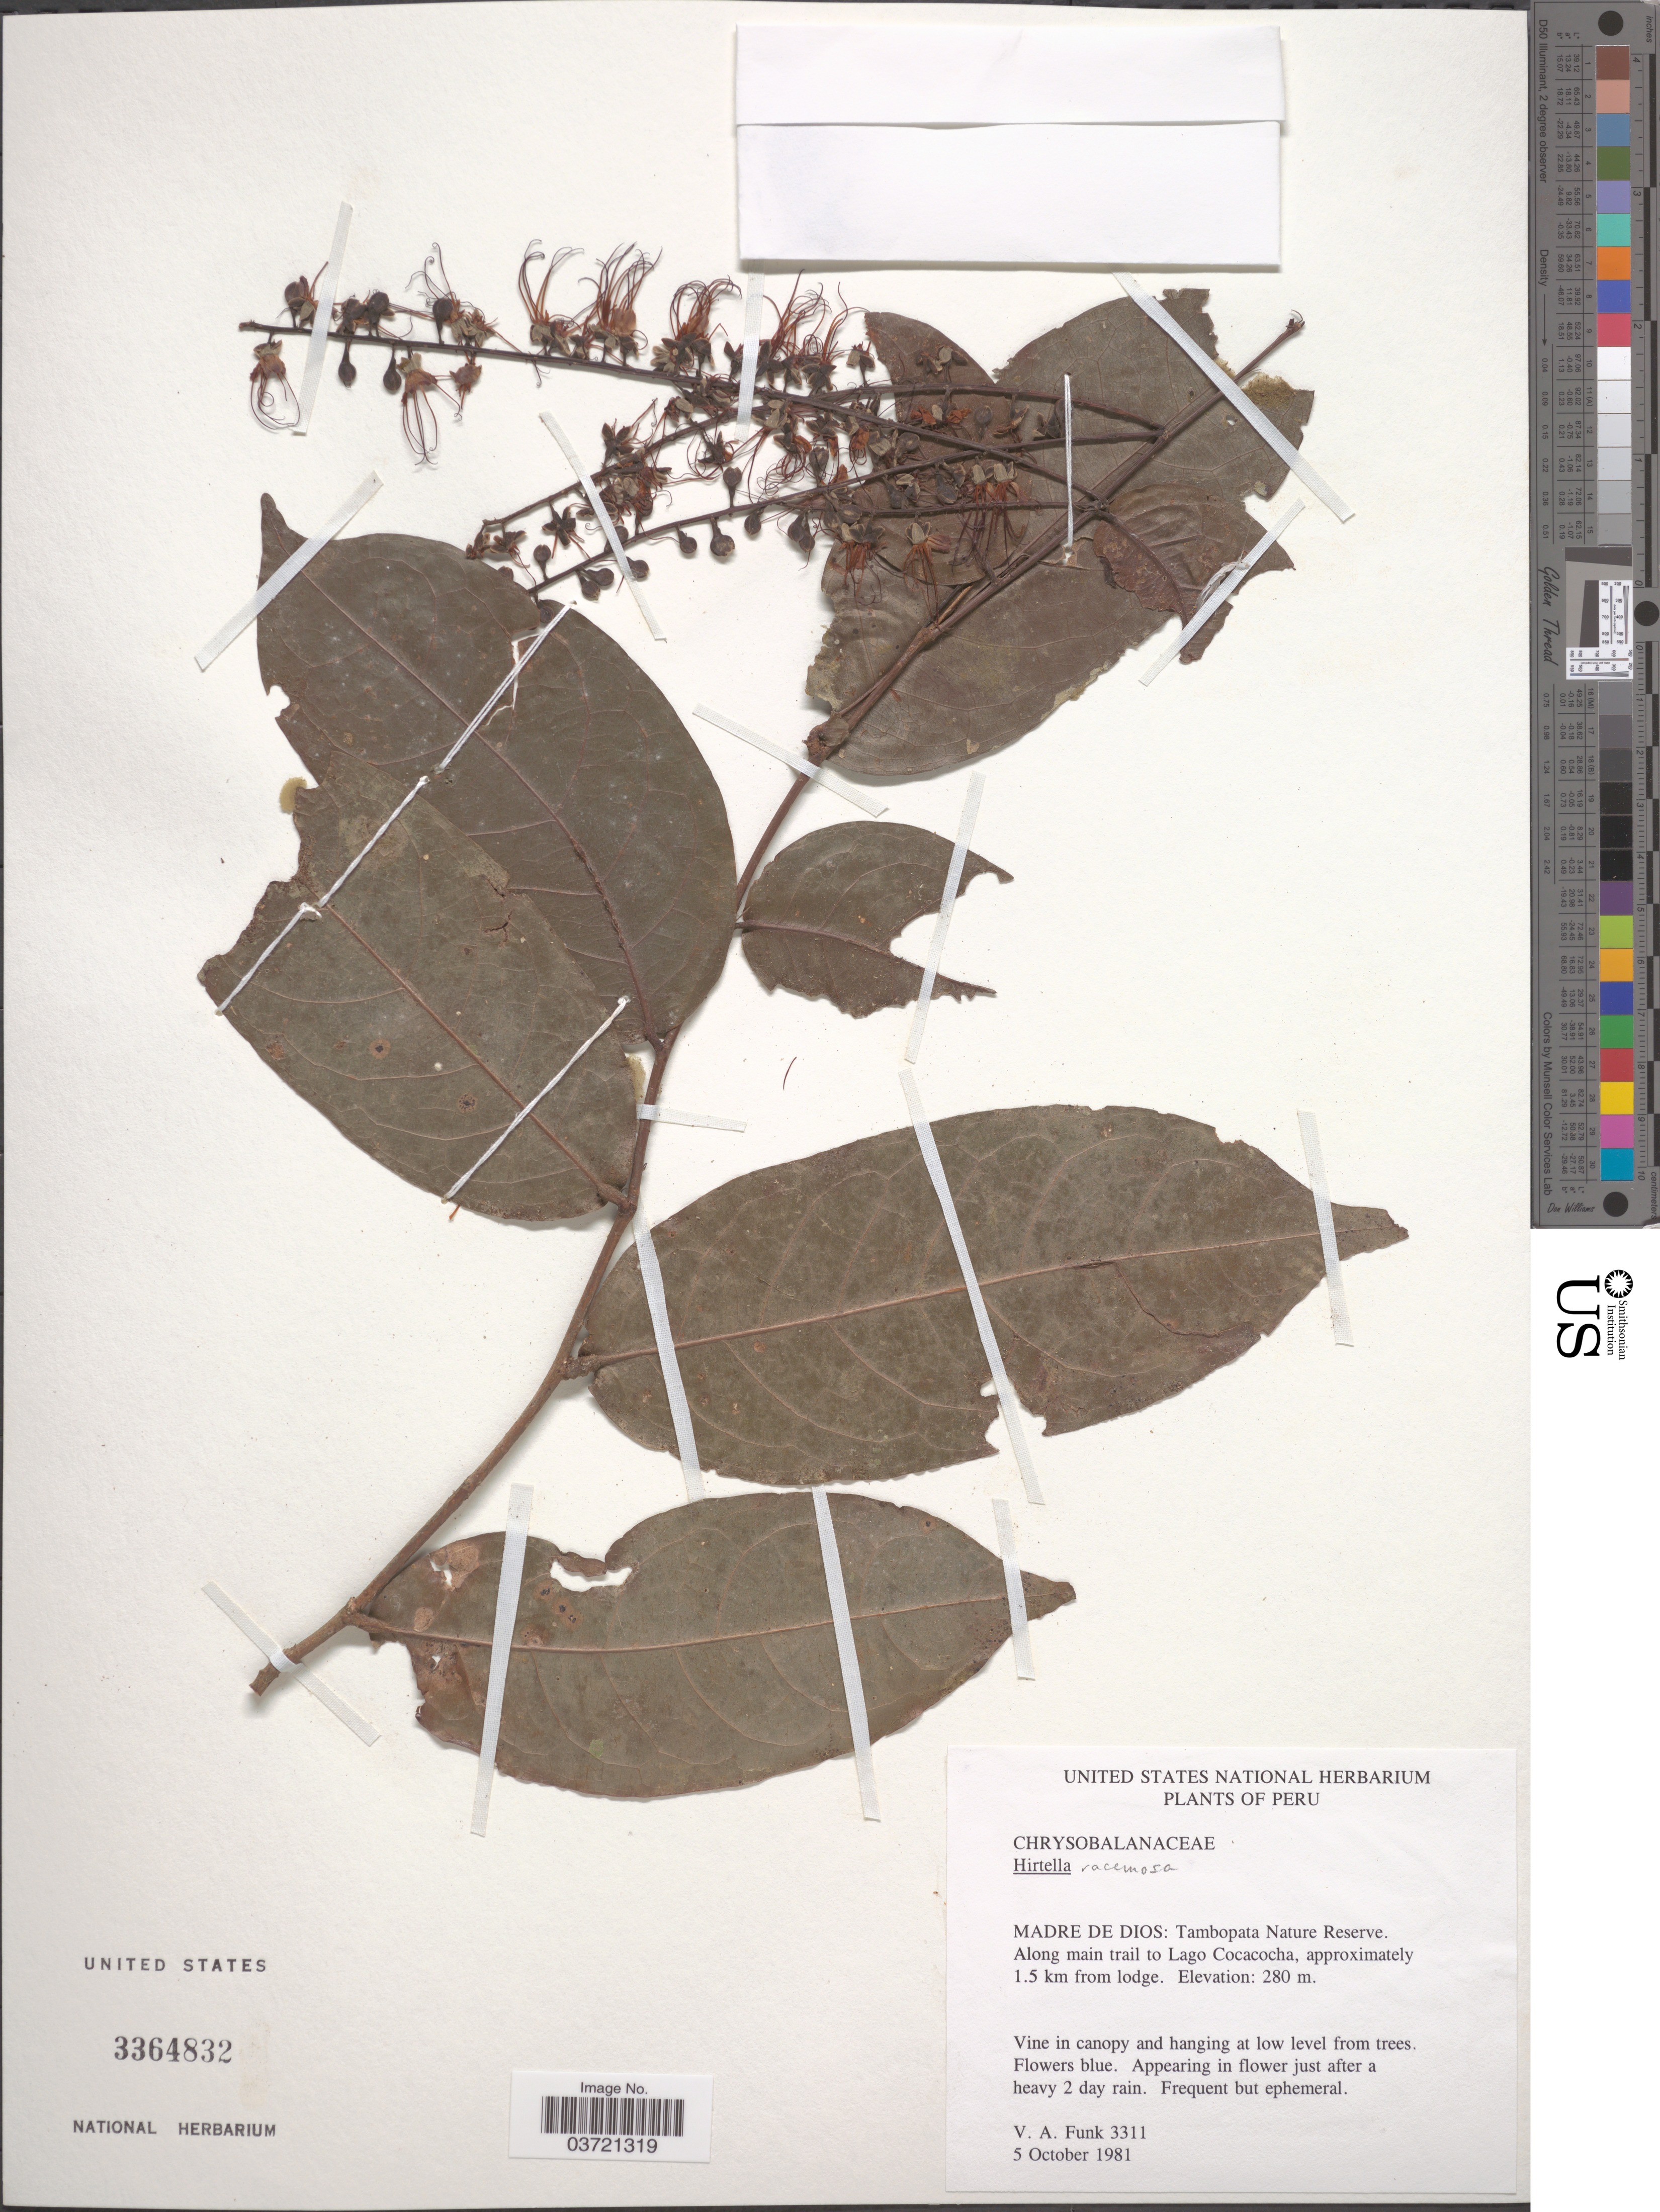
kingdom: Plantae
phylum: Tracheophyta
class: Magnoliopsida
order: Malpighiales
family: Chrysobalanaceae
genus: Hirtella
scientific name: Hirtella racemosa var. racemosa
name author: Lam.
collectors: V. Funk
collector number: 3311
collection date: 1981-10-05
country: Peru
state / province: Madre de Dios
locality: Tambopata Nature Reserve. Along main trail to Lago Cocacocha, approximately 1.5 km from lodge.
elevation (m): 280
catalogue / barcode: US 3364832